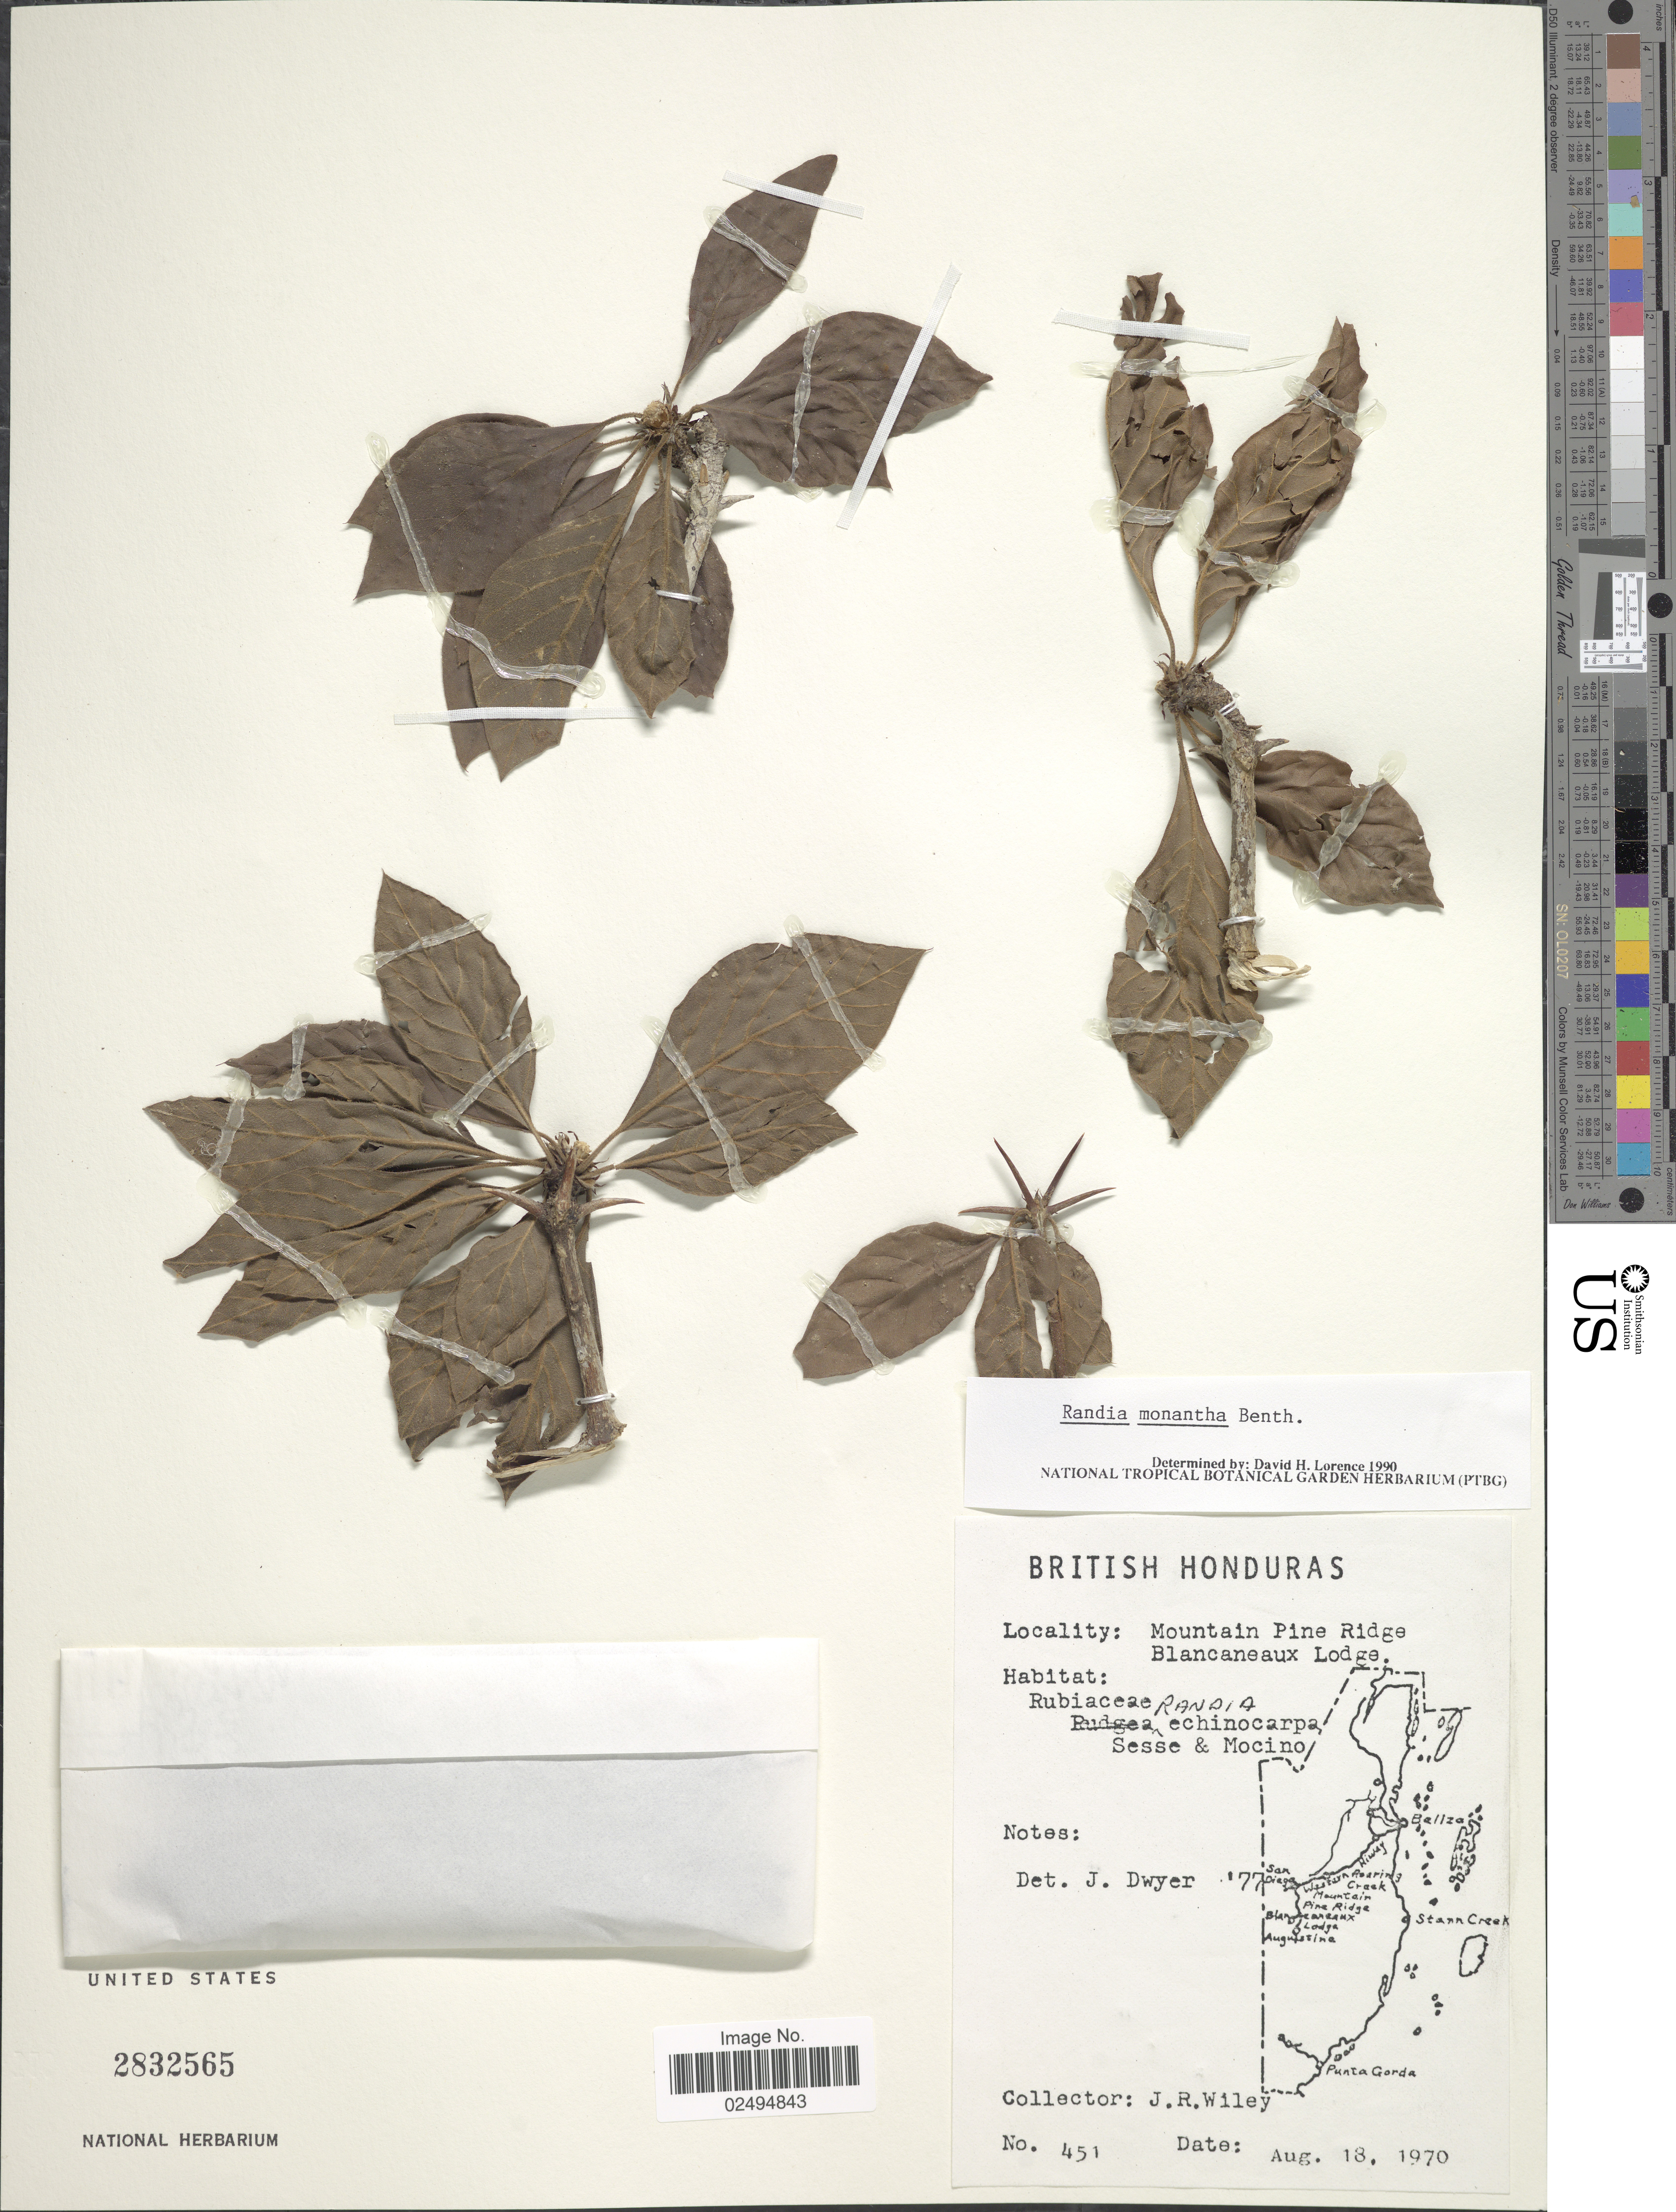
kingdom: Plantae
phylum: Tracheophyta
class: Magnoliopsida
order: Gentianales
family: Rubiaceae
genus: Randia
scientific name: Randia monantha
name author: Benth.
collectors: J. Wiley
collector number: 451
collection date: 1970-08-18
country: Belize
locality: British Honduras, Mountain Pine Ridge, Blancaneaux Lodge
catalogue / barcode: US 2832565